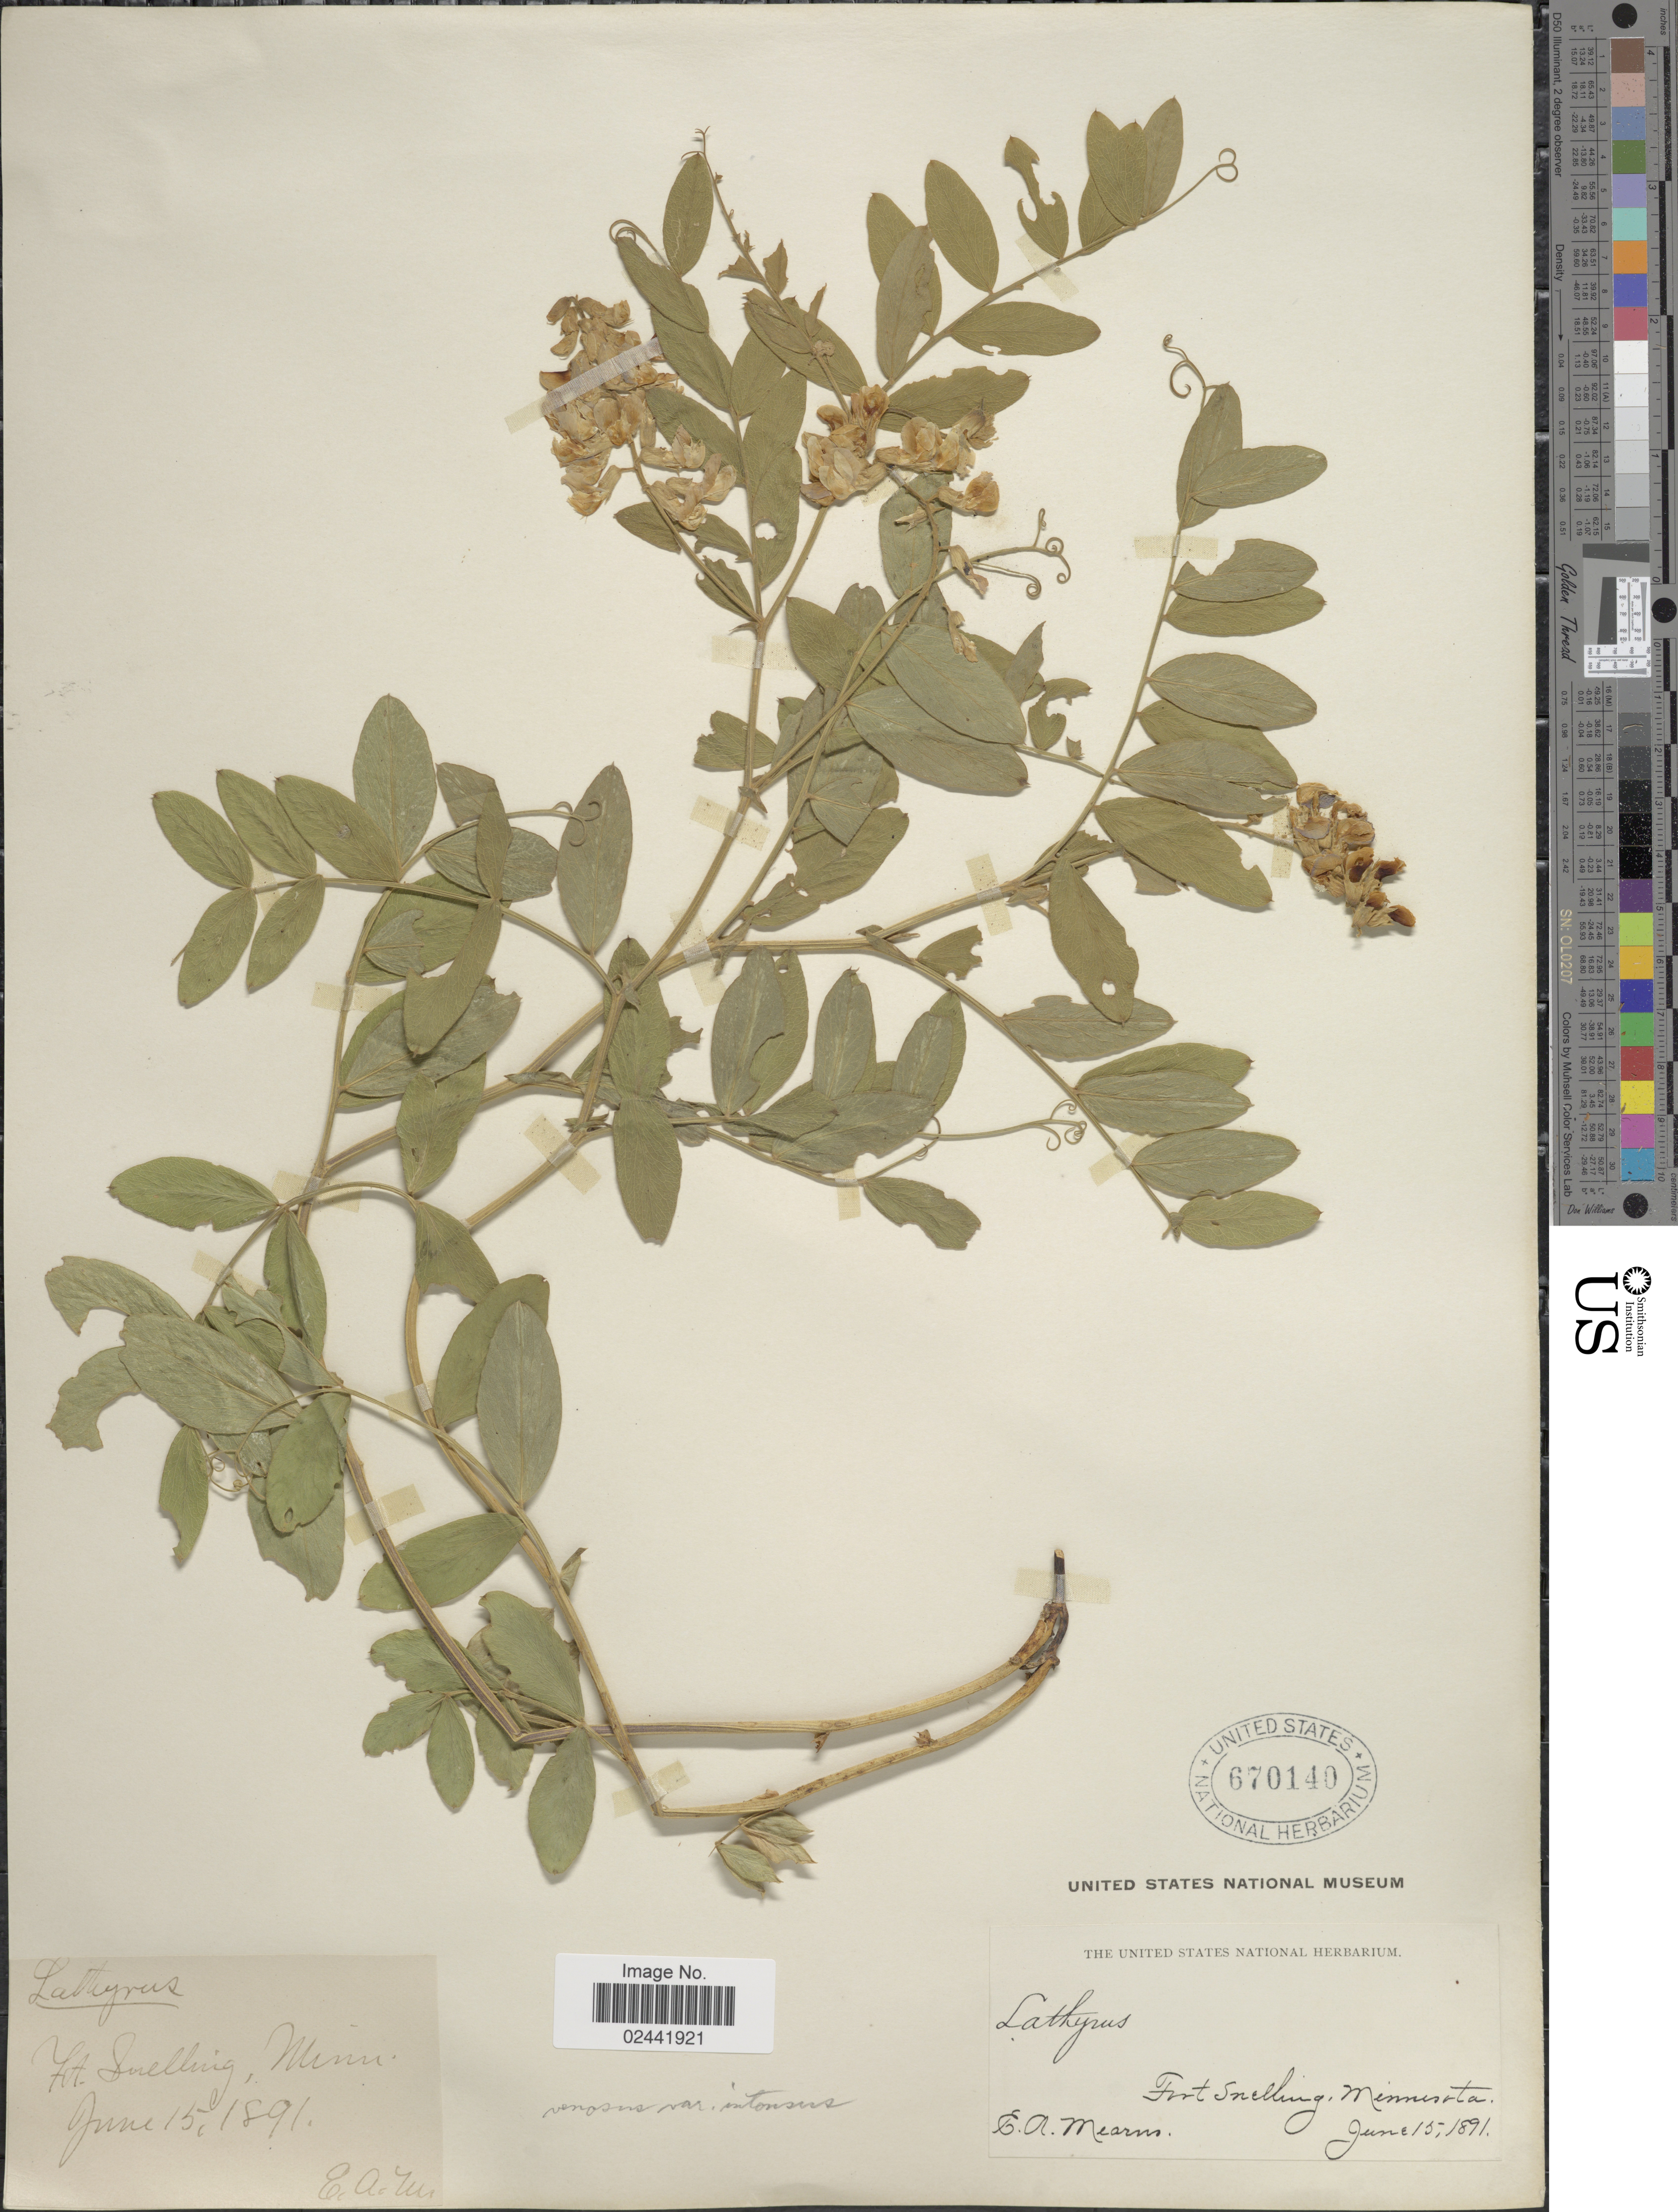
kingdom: Plantae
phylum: Tracheophyta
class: Magnoliopsida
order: Fabales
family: Fabaceae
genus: Lathyrus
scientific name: Lathyrus venosus var. intonsus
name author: Butters & H. St. John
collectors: E. A. Mearns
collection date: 1891-06-15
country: United States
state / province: Minnesota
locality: Fort Snelling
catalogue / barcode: US 670140